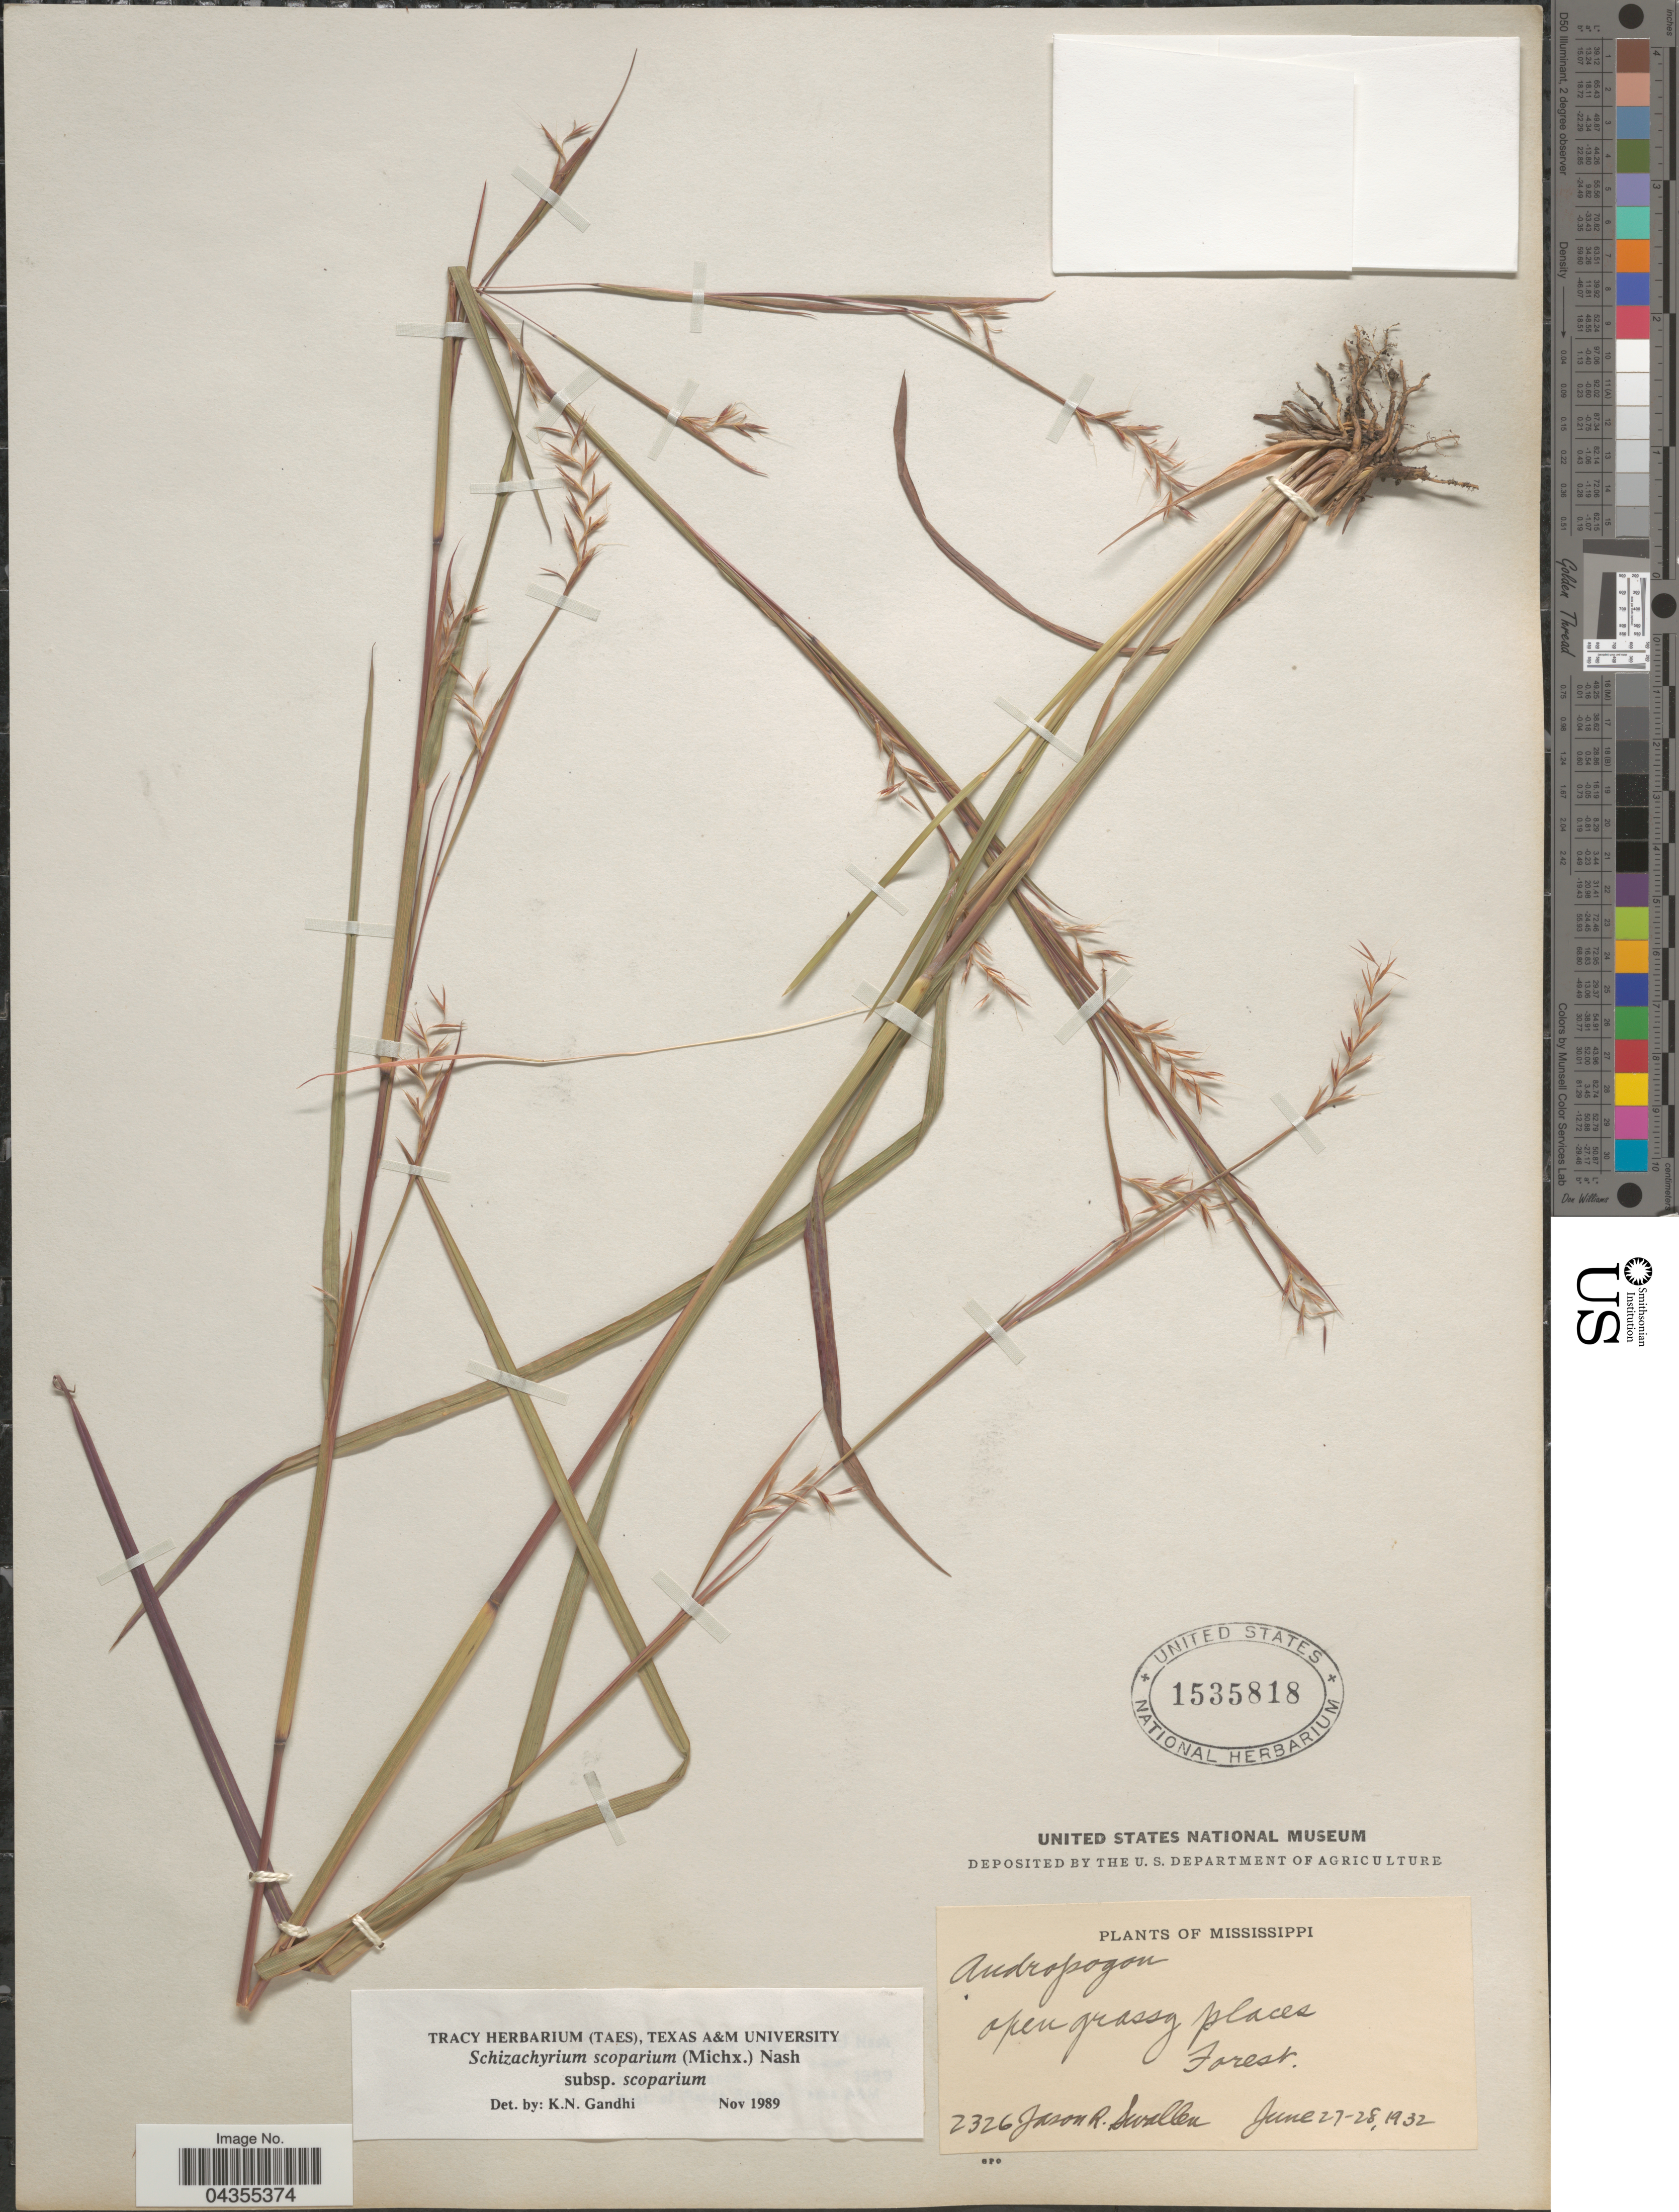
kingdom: Plantae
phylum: Tracheophyta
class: Liliopsida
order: Poales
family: Poaceae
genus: Schizachyrium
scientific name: Schizachyrium scoparium var. scoparium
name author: (Michx.) Nash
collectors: J. R. Swallen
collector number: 2326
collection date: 1932-06-27/1932-06-28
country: United States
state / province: Mississippi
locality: Forest.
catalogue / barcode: US 1535818